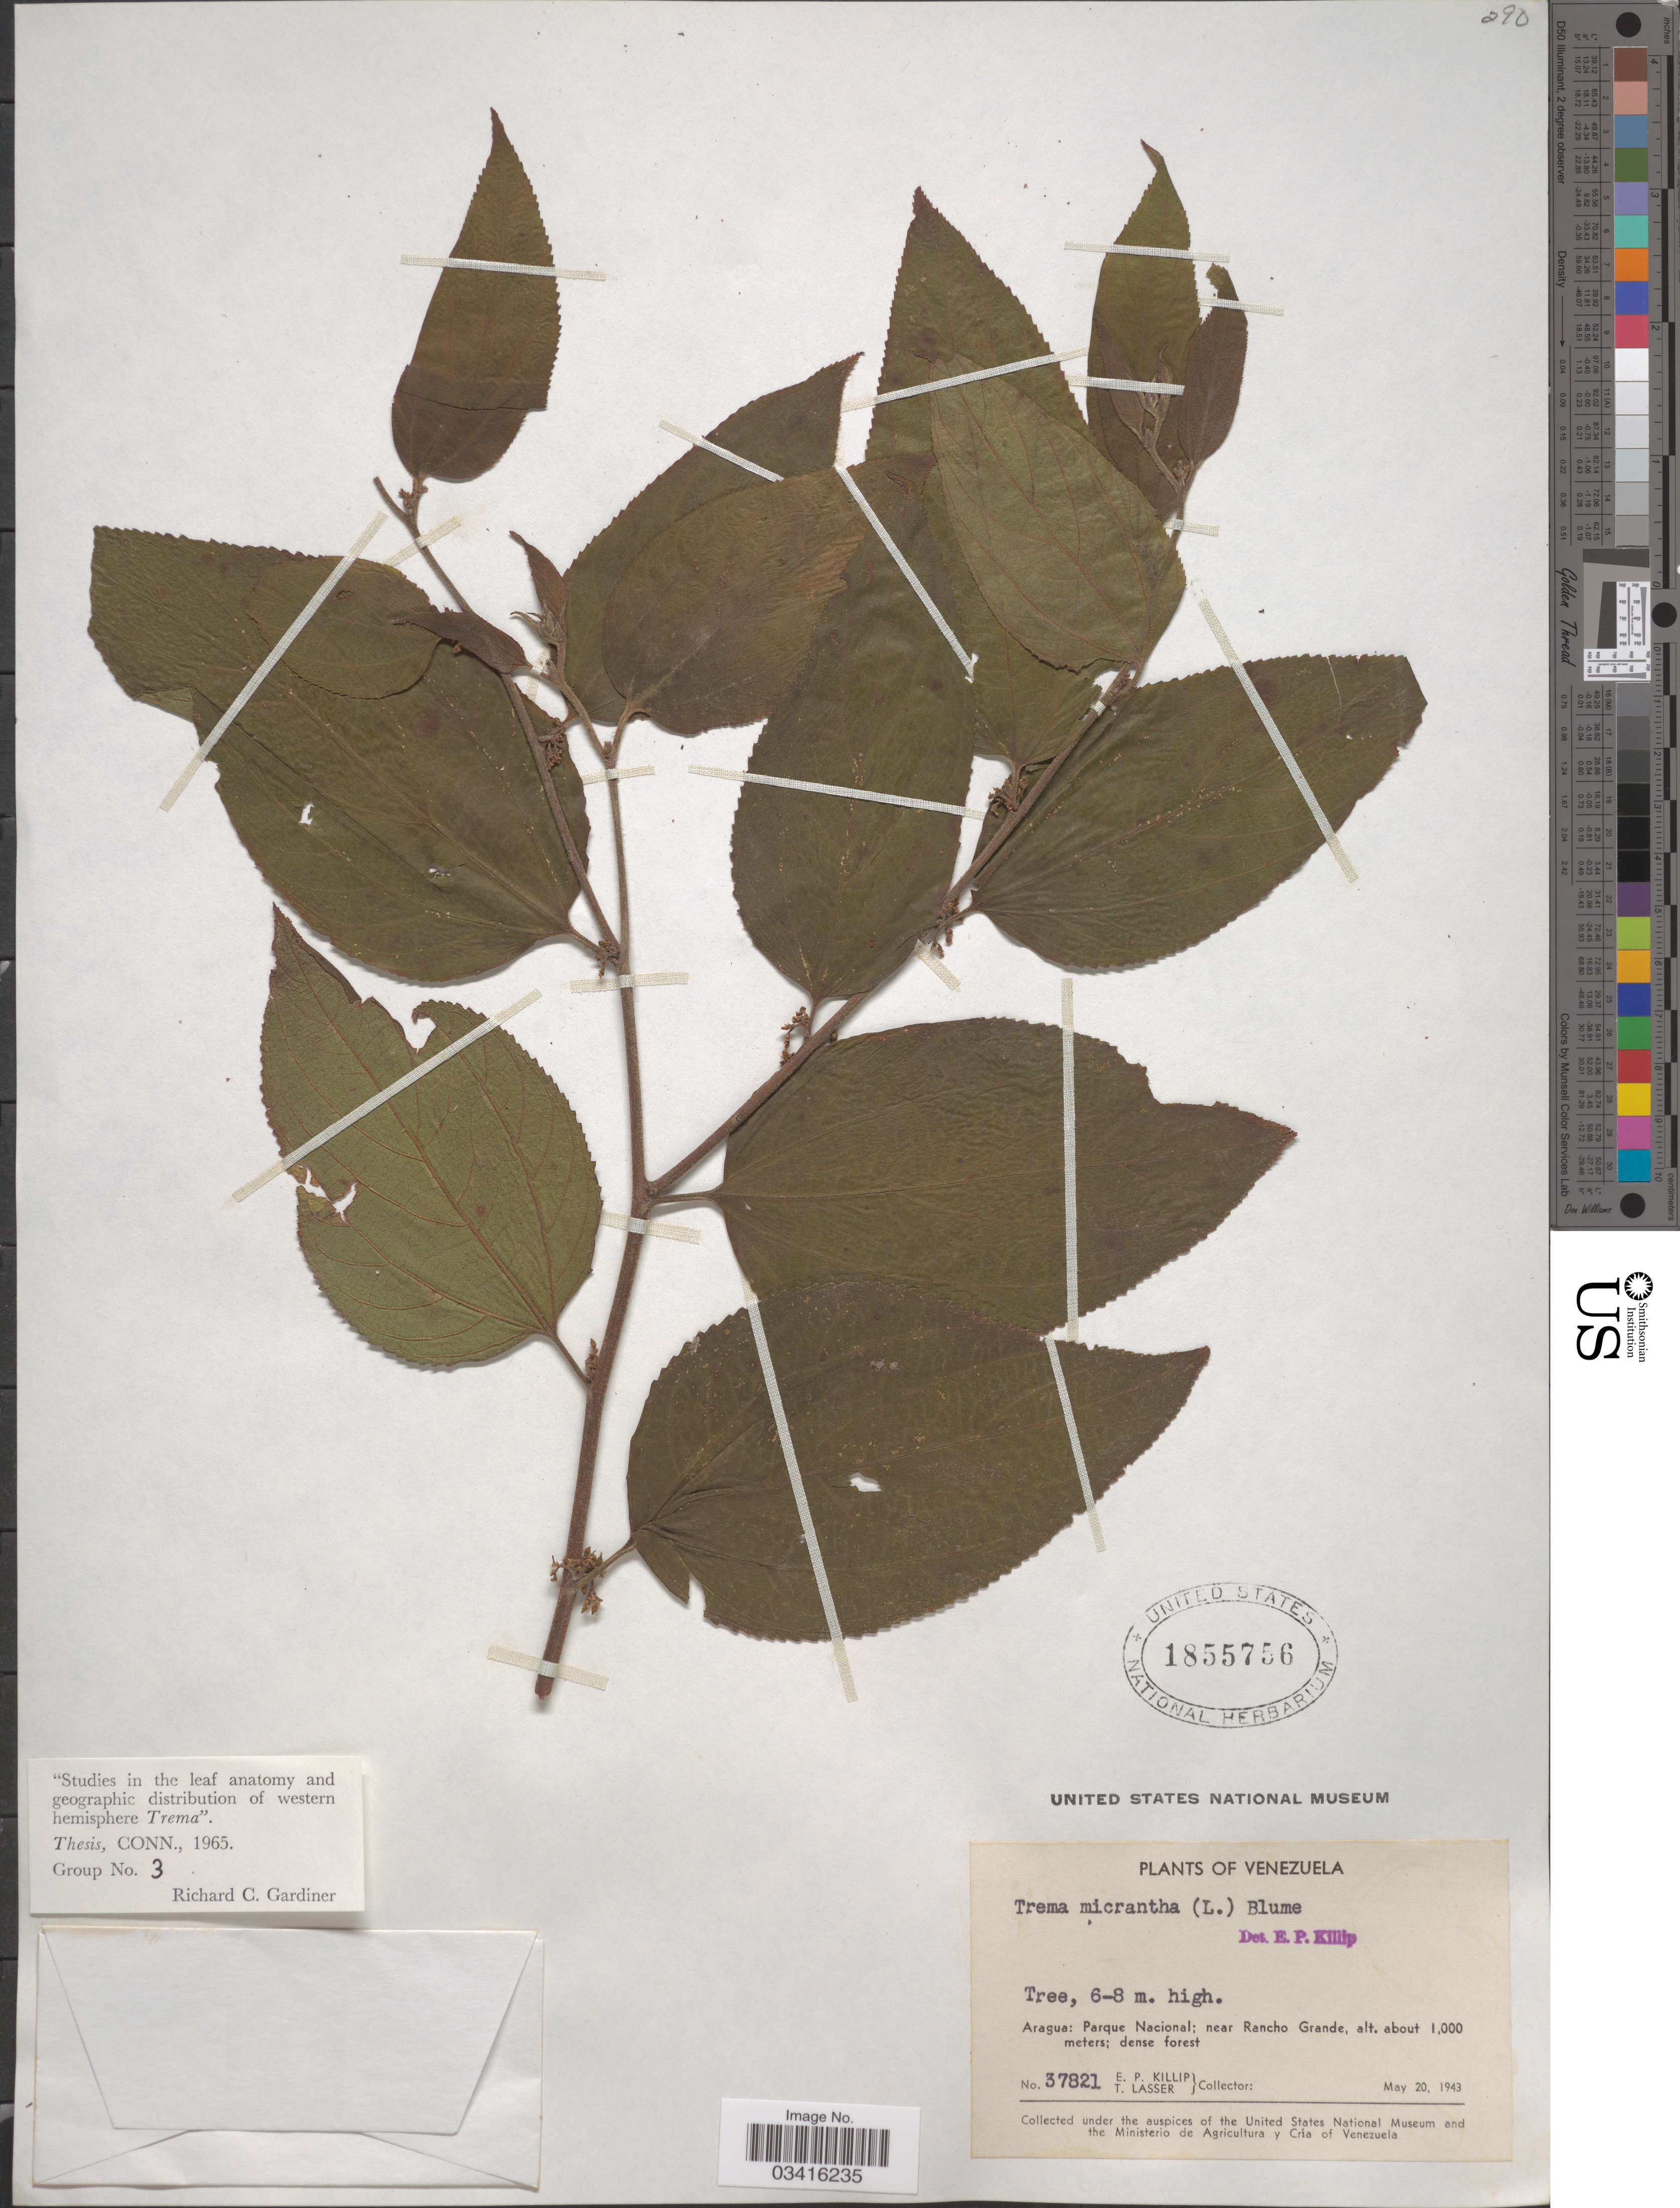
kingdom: Plantae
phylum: Tracheophyta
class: Magnoliopsida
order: Rosales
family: Cannabaceae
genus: Trema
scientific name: Trema micranthum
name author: (L.) Blume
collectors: E. P. Killip & T. Lasser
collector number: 37821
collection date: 1943-05-20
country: Venezuela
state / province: Aragua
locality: Parque Nacional; near Rancho Grande.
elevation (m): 1000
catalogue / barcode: US 1855756